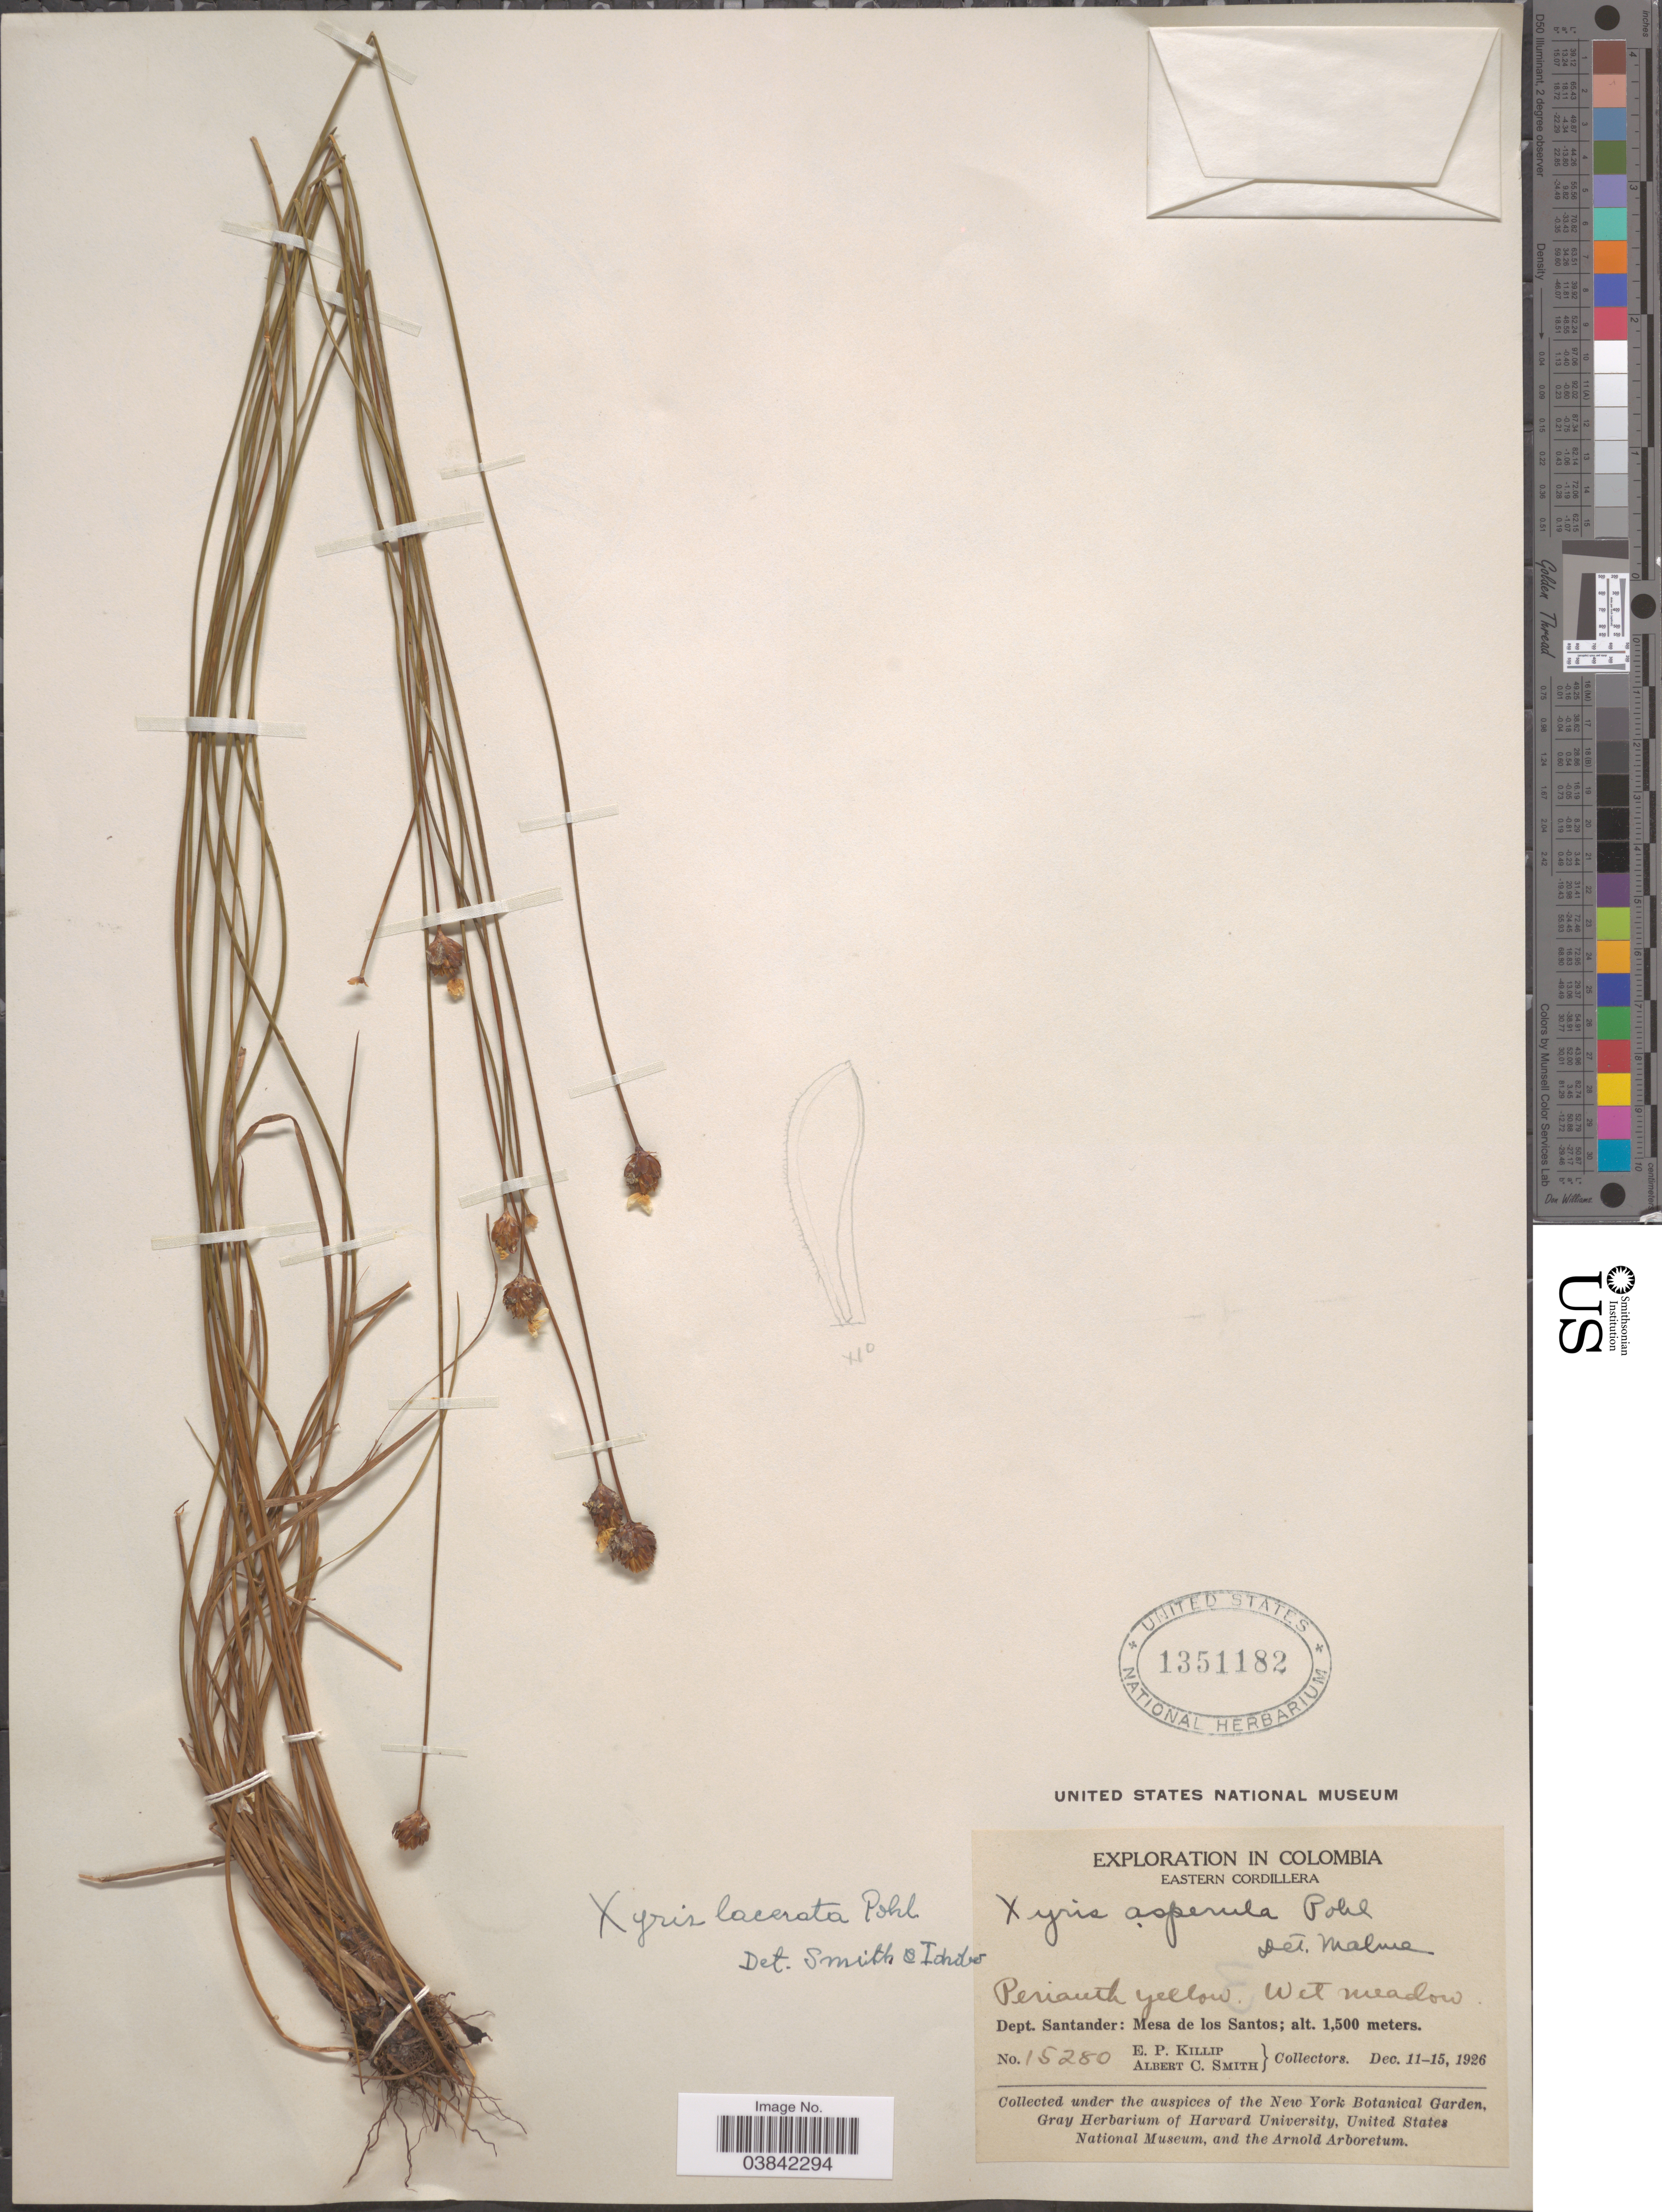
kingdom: Plantae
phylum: Tracheophyta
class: Liliopsida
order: Poales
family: Xyridaceae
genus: Xyris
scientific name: Xyris lacerata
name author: Pohl ex Seub.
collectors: E. P. Killip & A. C. Smith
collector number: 15280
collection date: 1926-12-11/1926-12-15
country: Colombia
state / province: Santander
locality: Eastern Cordillera. Dept. Santander: Mesa de los Santos.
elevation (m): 1500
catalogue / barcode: US 1351182